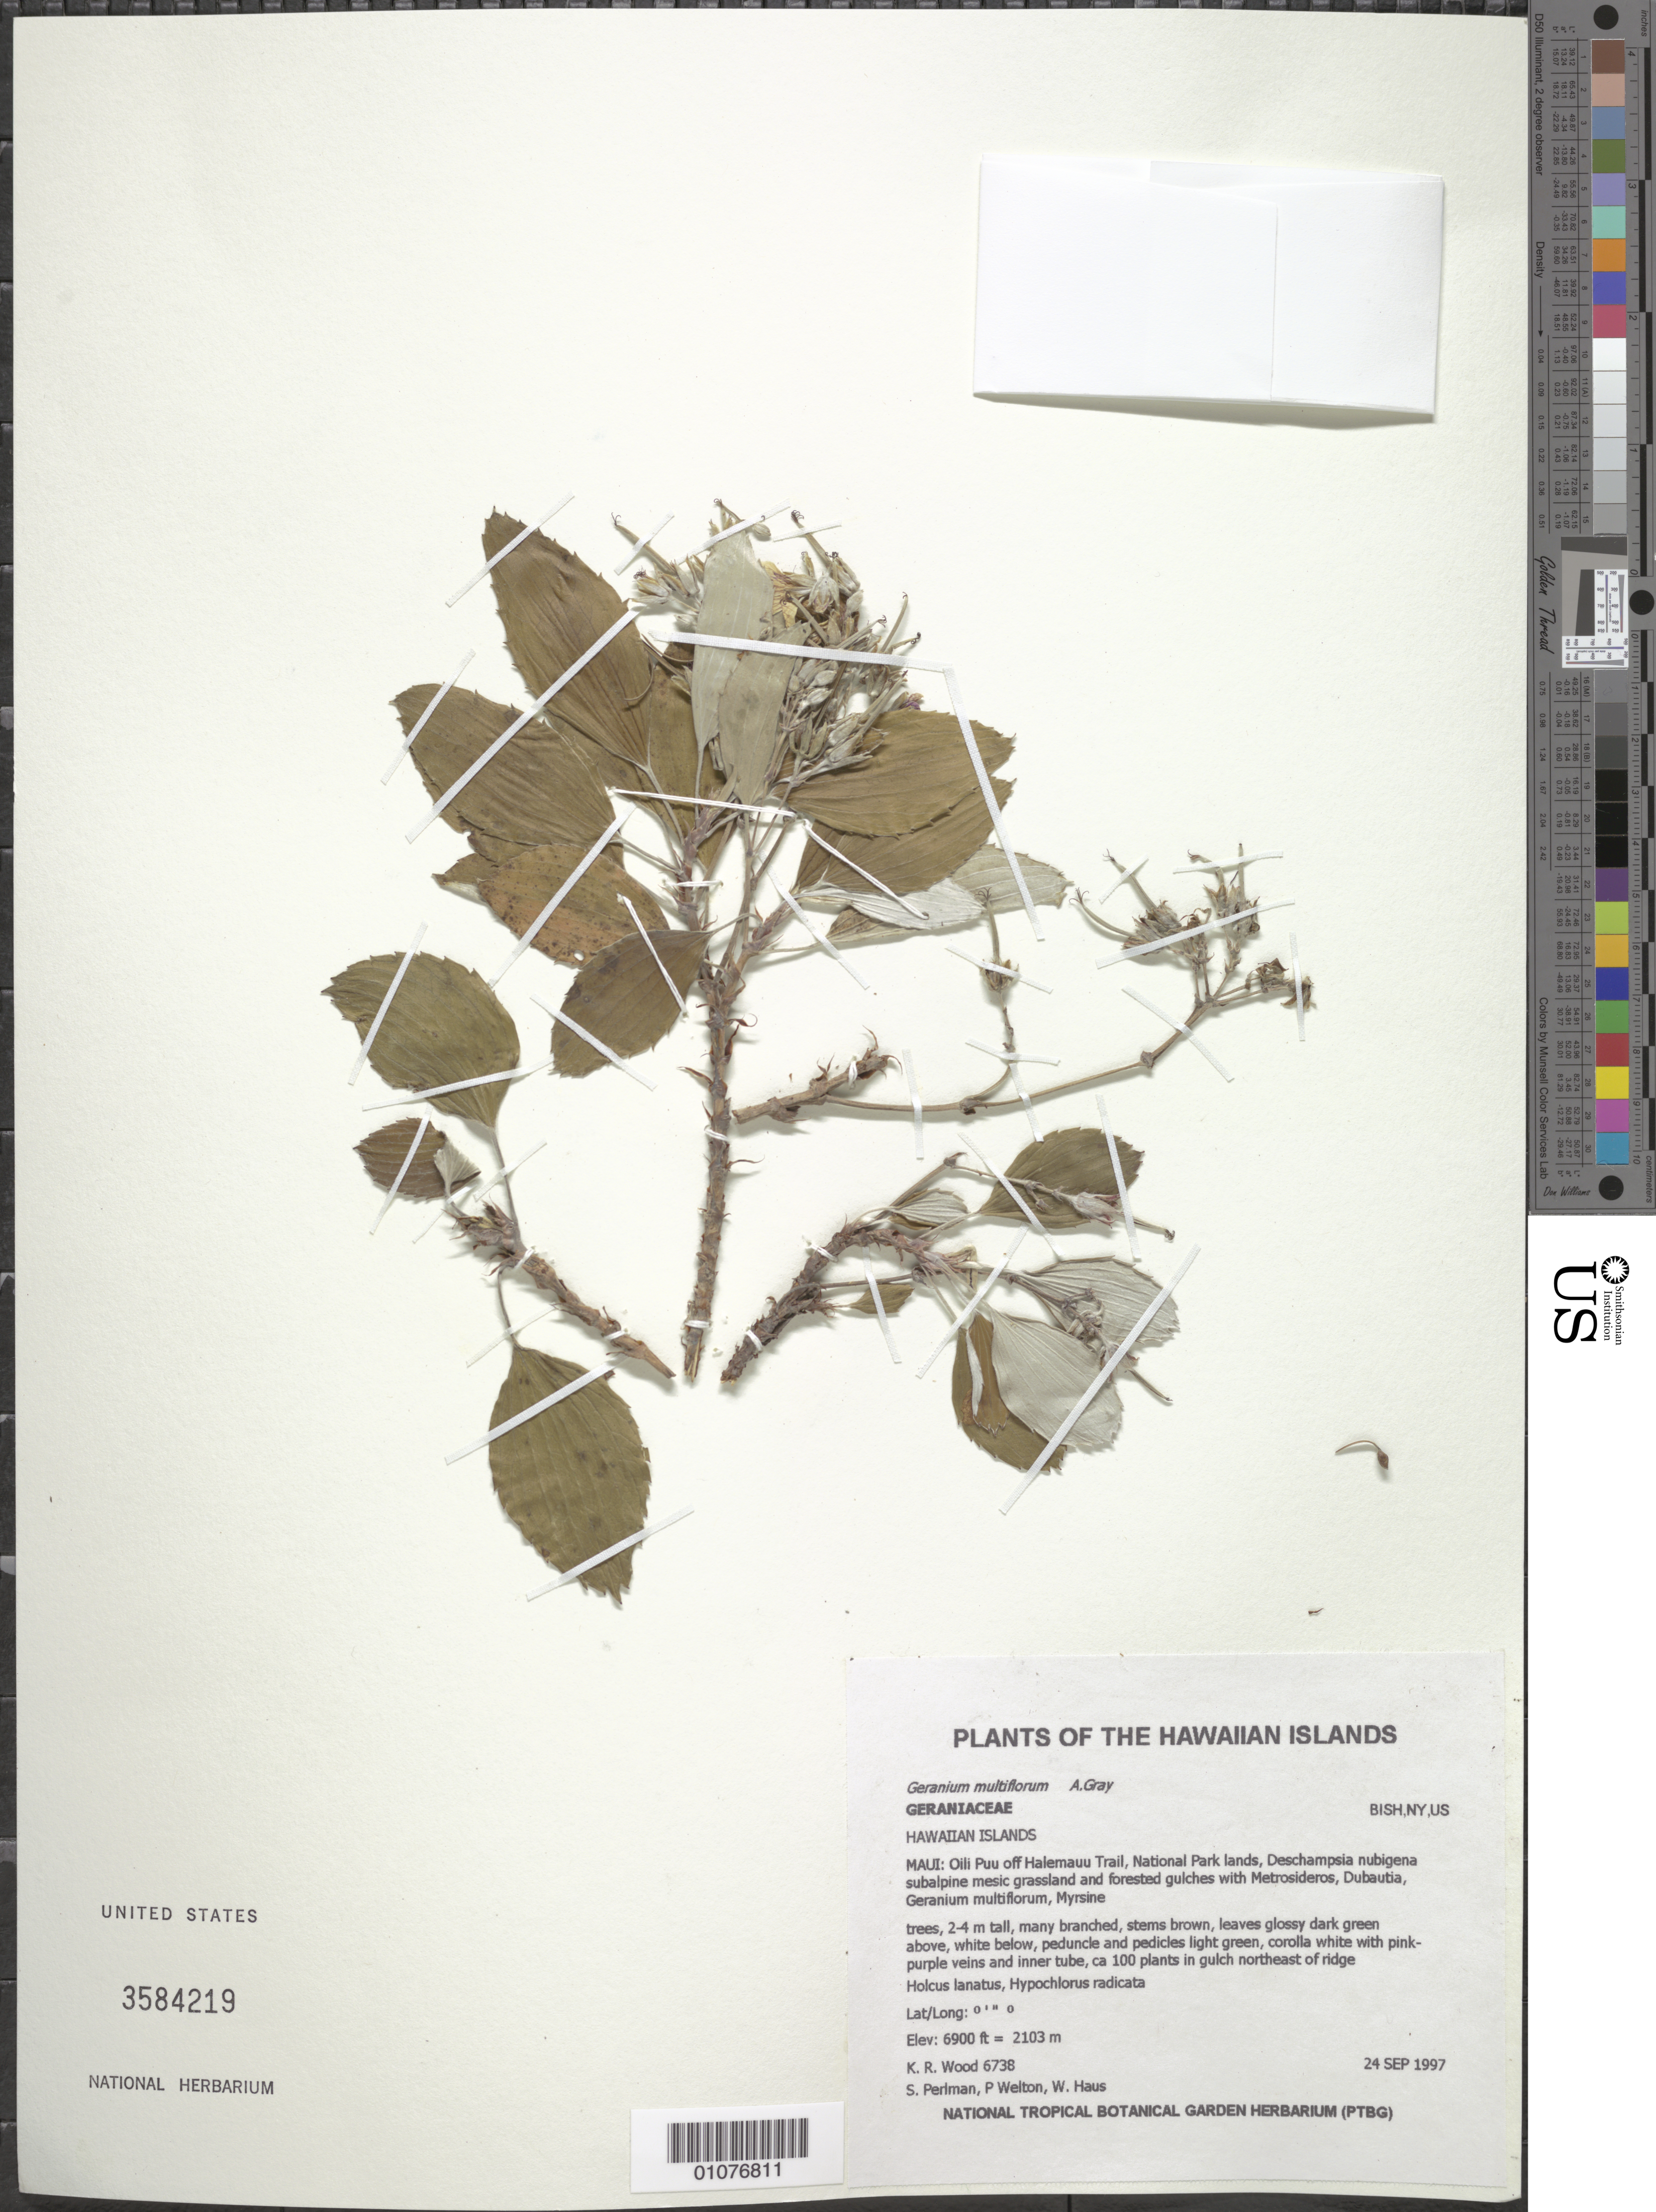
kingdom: Plantae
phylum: Tracheophyta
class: Magnoliopsida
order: Geraniales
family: Geraniaceae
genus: Geranium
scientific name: Geranium multiflorum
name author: A. Gray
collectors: K. R. Wood, S. P. Perlman, P. Welton & W. Haus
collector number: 6378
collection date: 1997-09-24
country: United States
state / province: Hawaii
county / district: Maui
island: Maui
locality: Oili Puu off Halemauu Trail, National Park lands.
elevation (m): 2103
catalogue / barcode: US 3584219